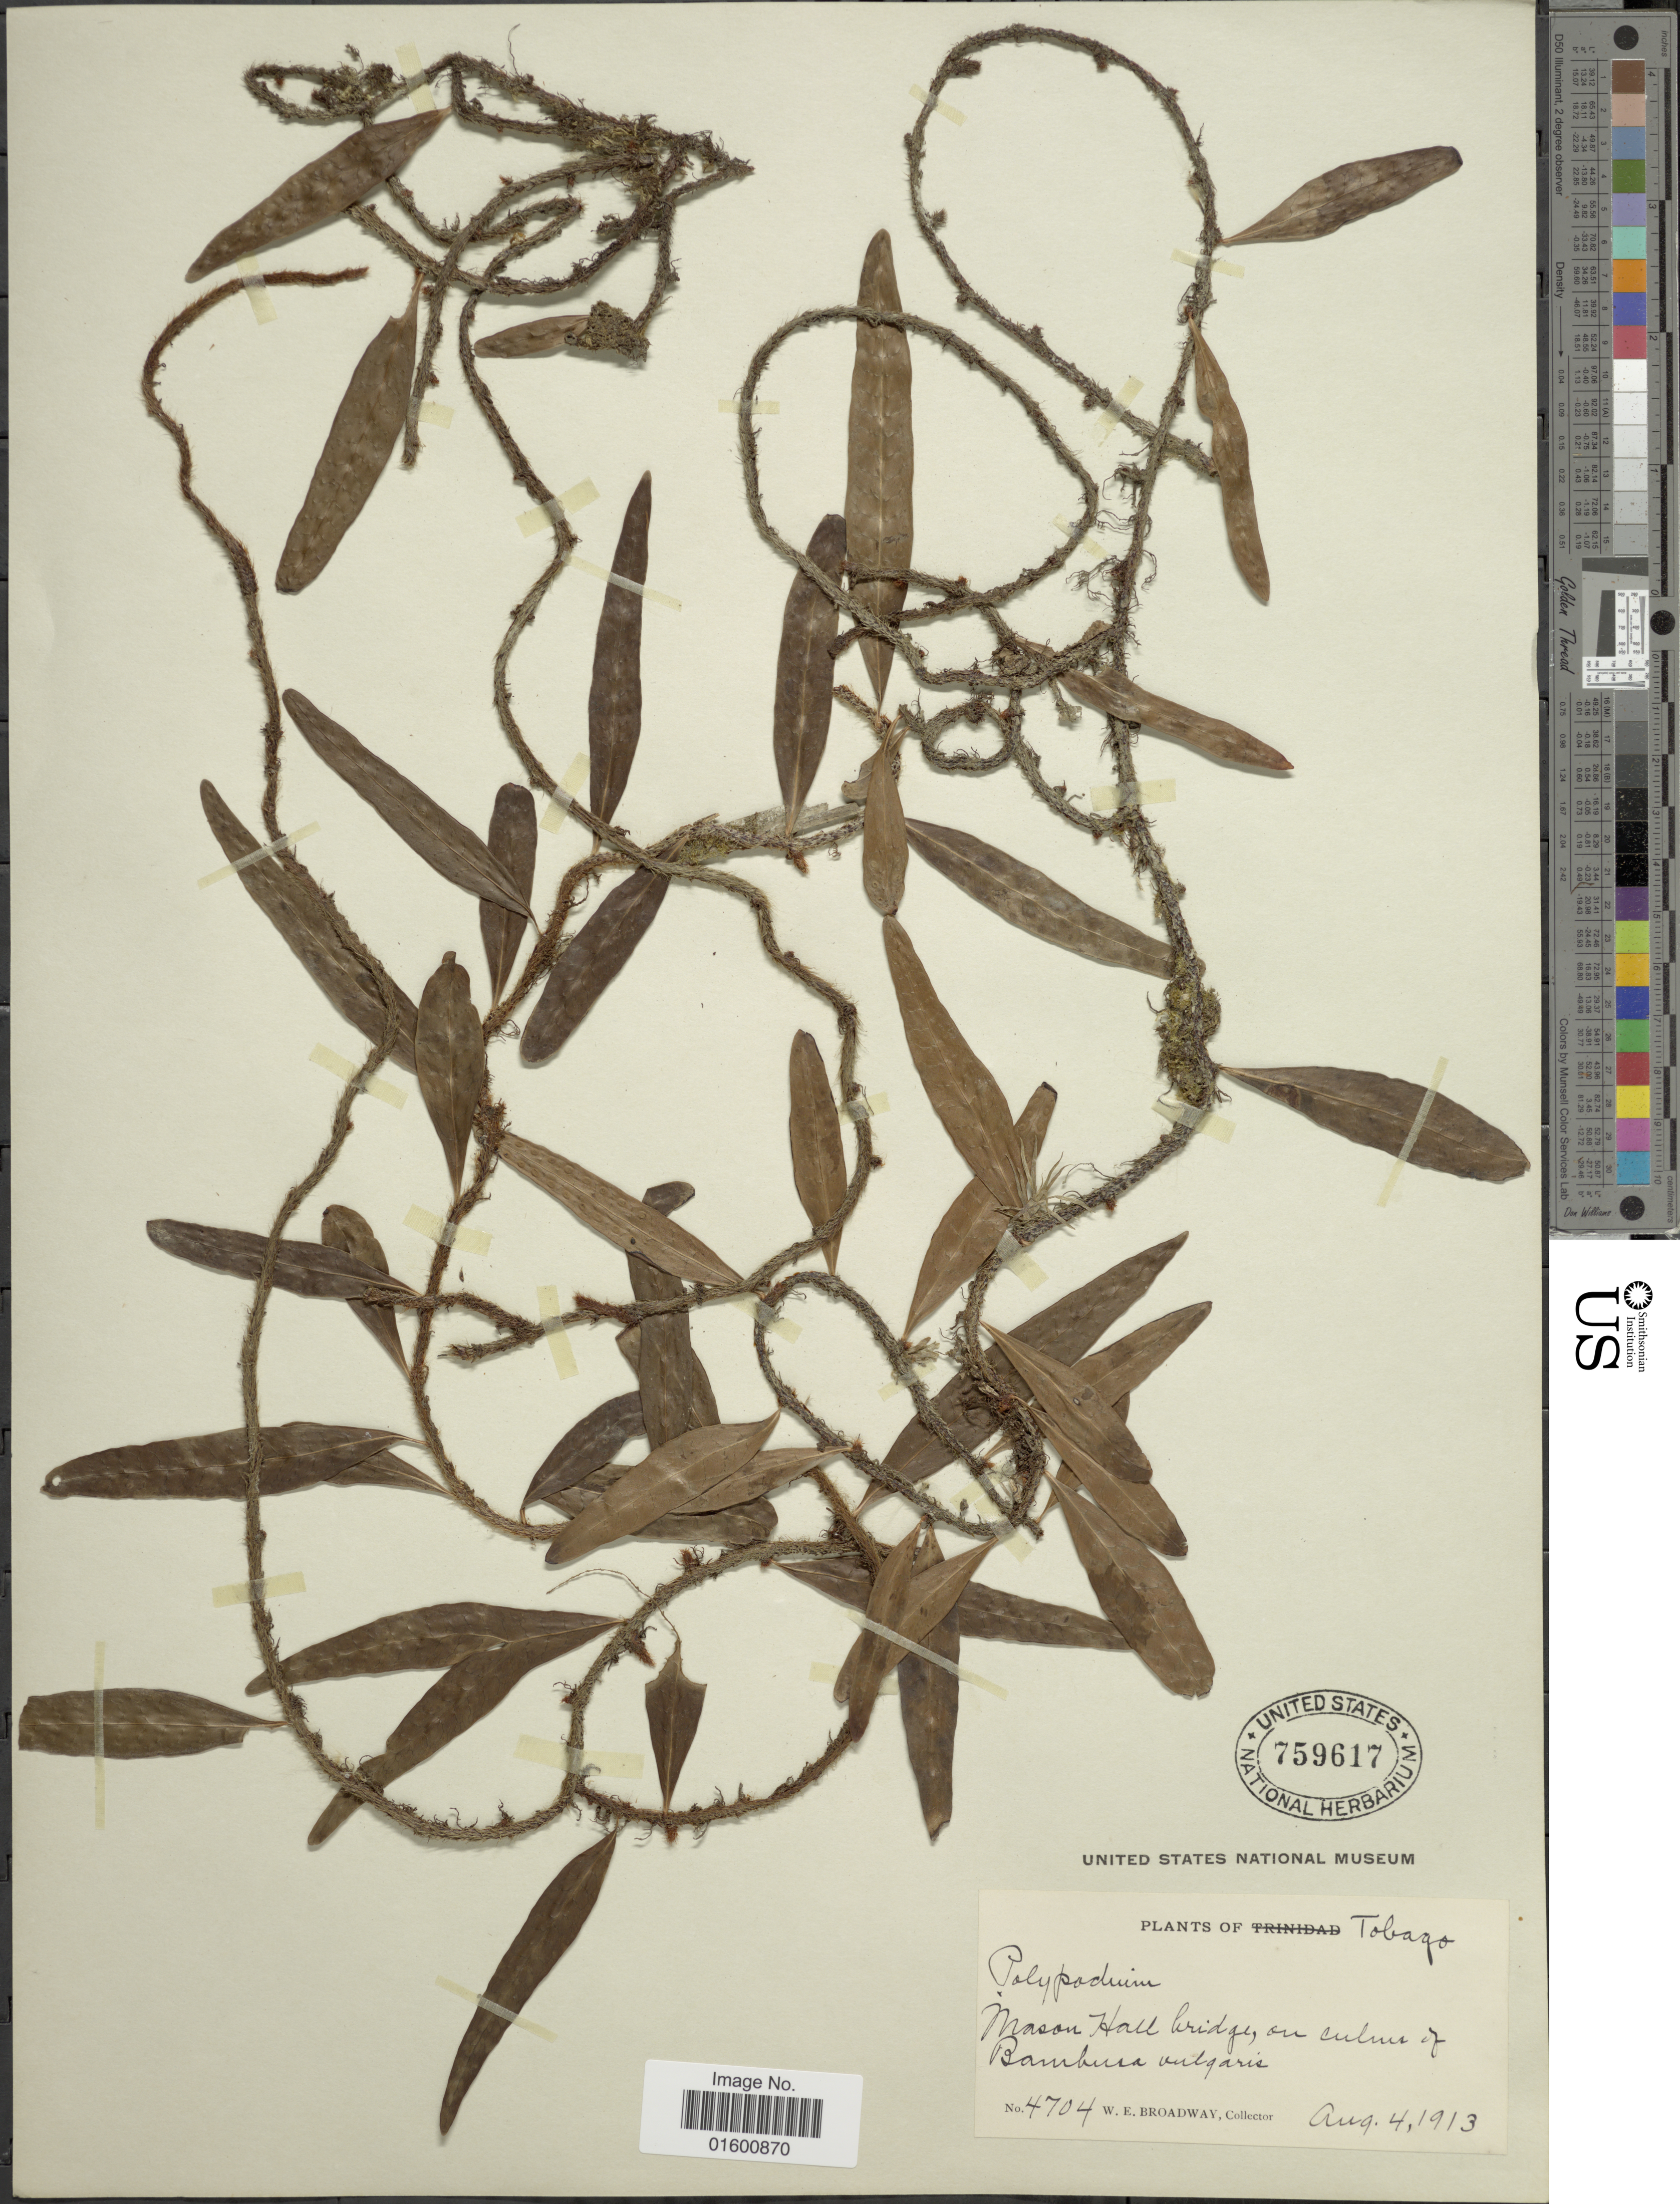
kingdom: Plantae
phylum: Tracheophyta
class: Polypodiopsida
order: Polypodiales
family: Polypodiaceae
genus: Microgramma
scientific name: Microgramma lycopodioides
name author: (L.) Copel.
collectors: W. E. Broadway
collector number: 4704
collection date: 1913-08-04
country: Trinidad and Tobago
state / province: Tobago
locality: Mason Hall bridge.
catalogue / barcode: US 759617